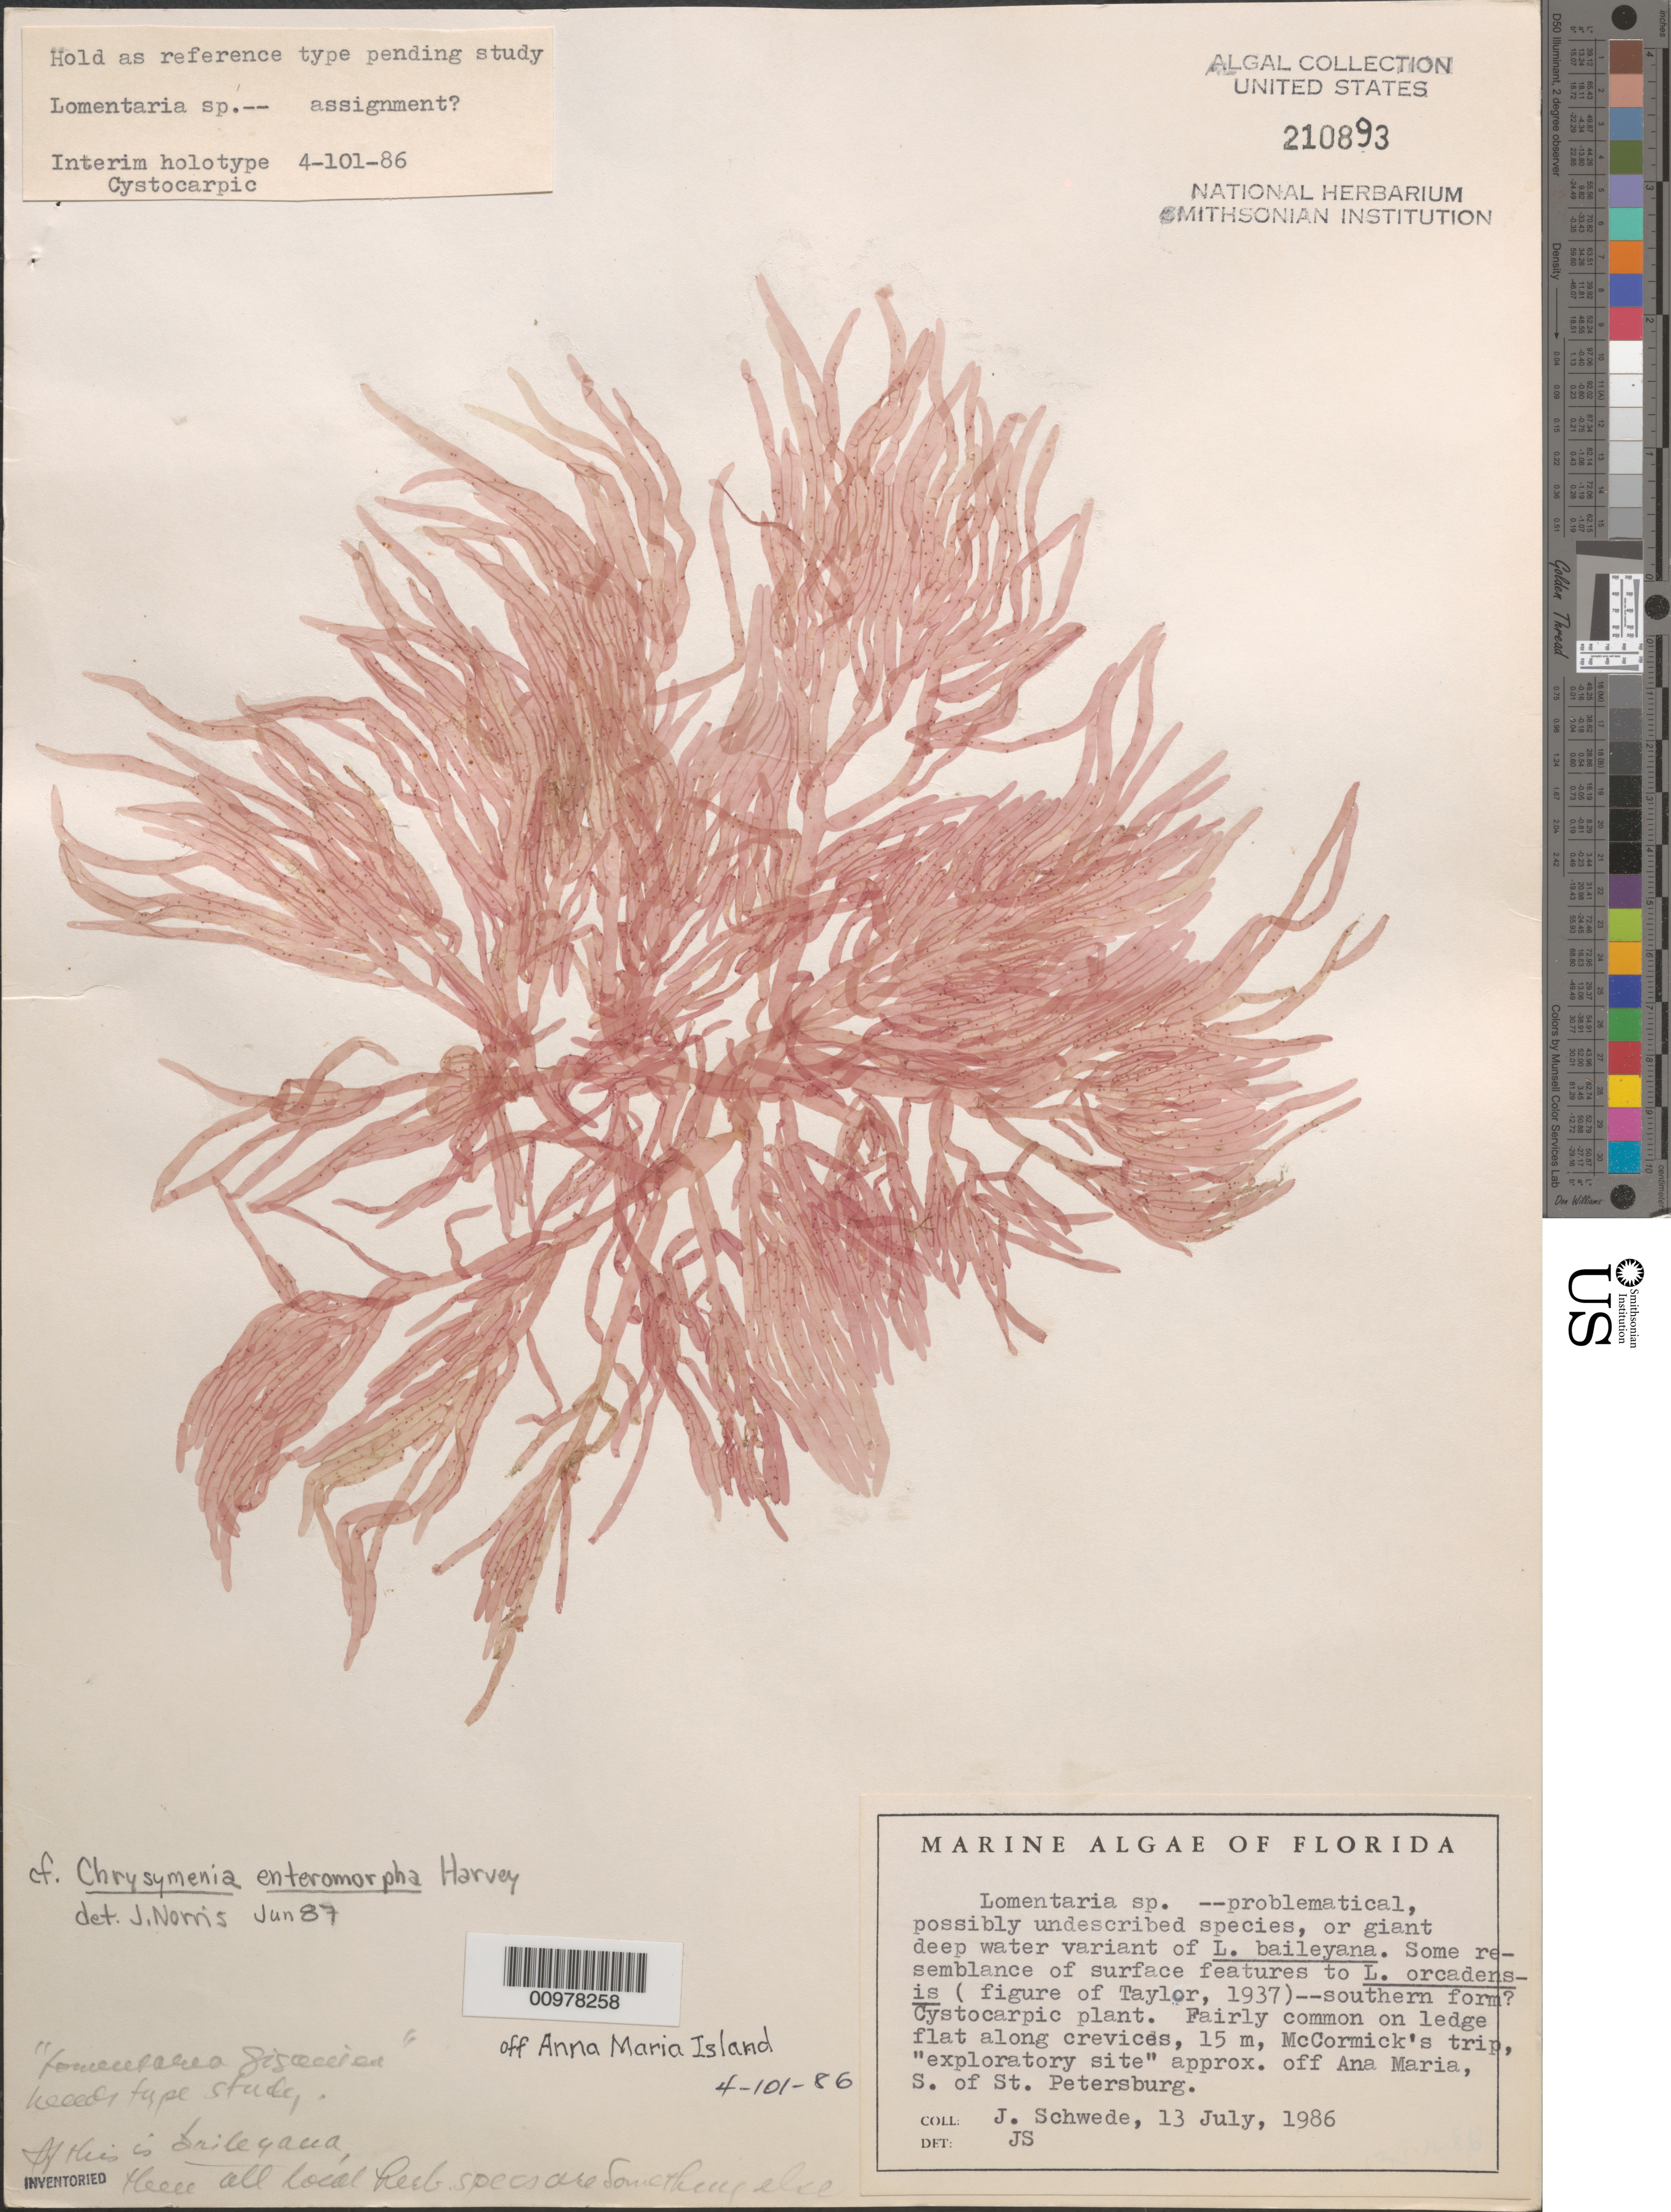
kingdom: Plantae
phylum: Rhodophyta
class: Florideophyceae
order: Rhodymeniales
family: Rhodymeniaceae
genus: Botryocladia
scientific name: Botryocladia enteromorpha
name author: (Harv.) W.E. Schmidt et al. in W.E. Schmidt et al.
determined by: Algae name updating Project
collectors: J. Schwede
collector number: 4-101-86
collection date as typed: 13 Jul 1986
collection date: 1986-07-13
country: United States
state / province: Florida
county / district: Manatee County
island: Anna Maria Island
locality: Flat behind ledge at McCormick's trail site off Anna Maria Island (Ana Maria), south of St. Petersburg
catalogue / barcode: US 210893